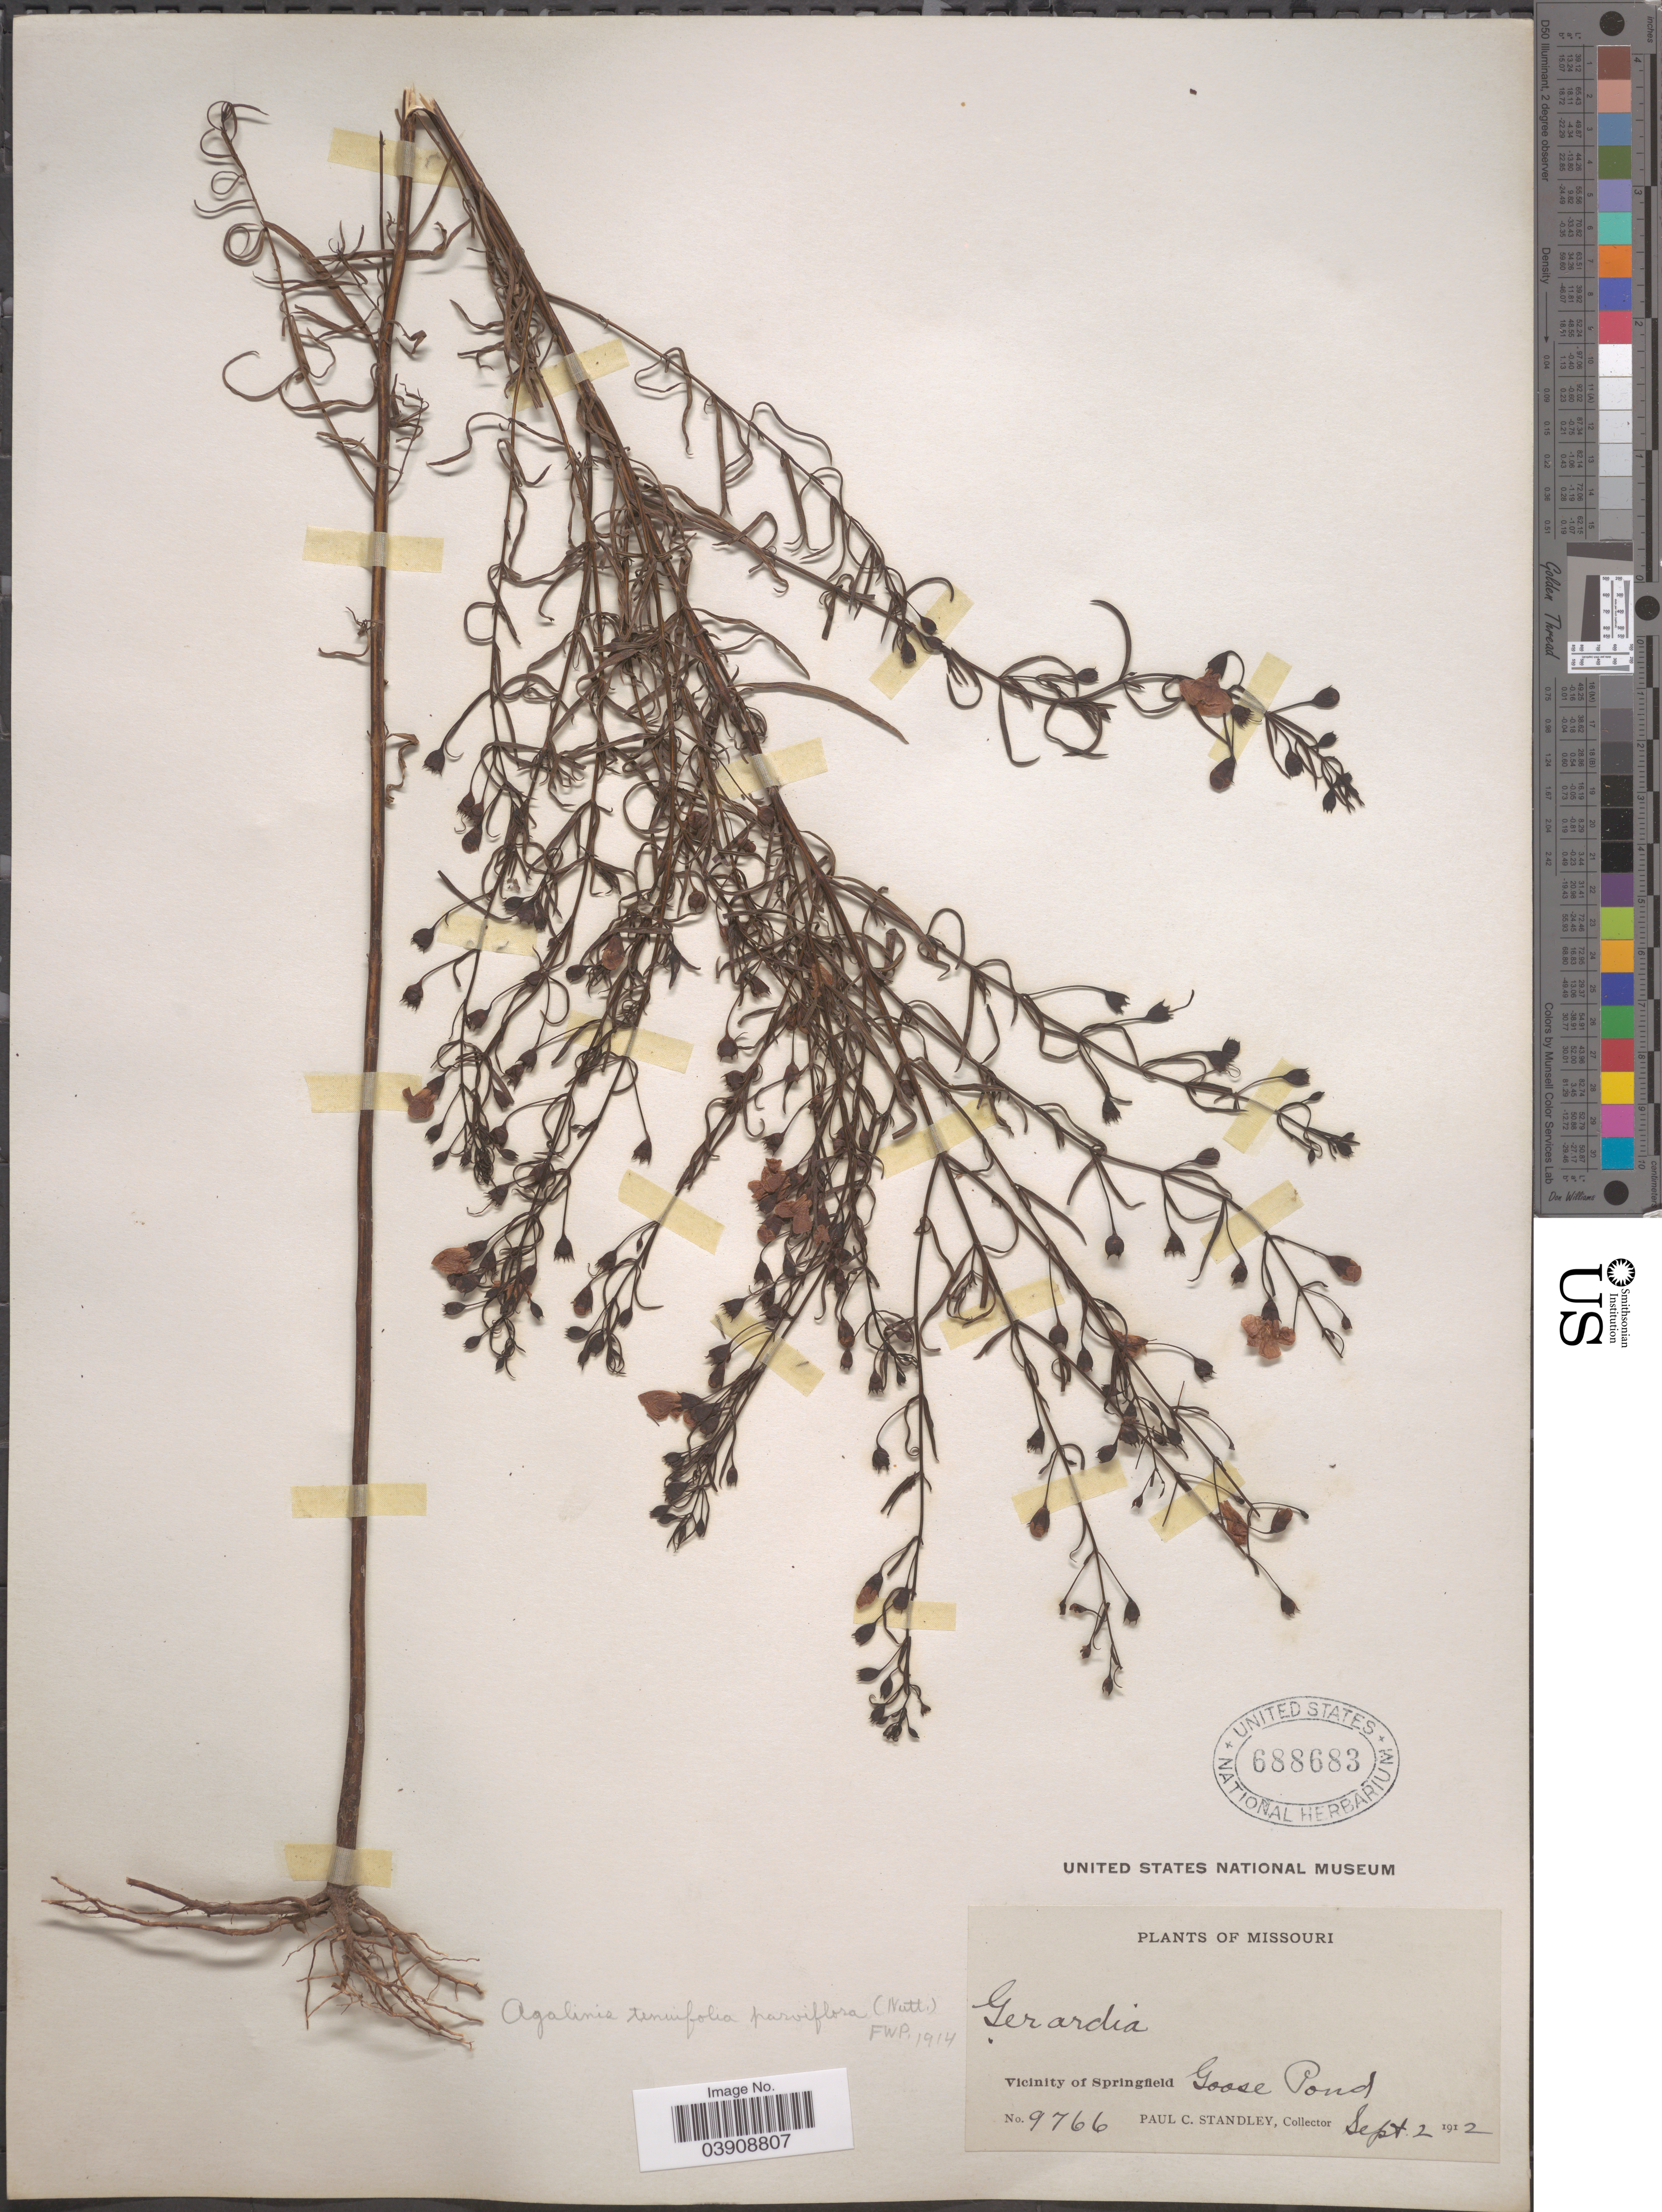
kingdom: Plantae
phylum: Tracheophyta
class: Magnoliopsida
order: Lamiales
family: Orobanchaceae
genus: Agalinis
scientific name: Agalinis tenuifolia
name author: (Vahl) Raf.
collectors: P. C. Standley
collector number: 9766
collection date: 1912-09-02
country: United States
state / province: Missouri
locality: Vicinity of Springfield. Goose Pond.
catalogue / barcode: US 688683